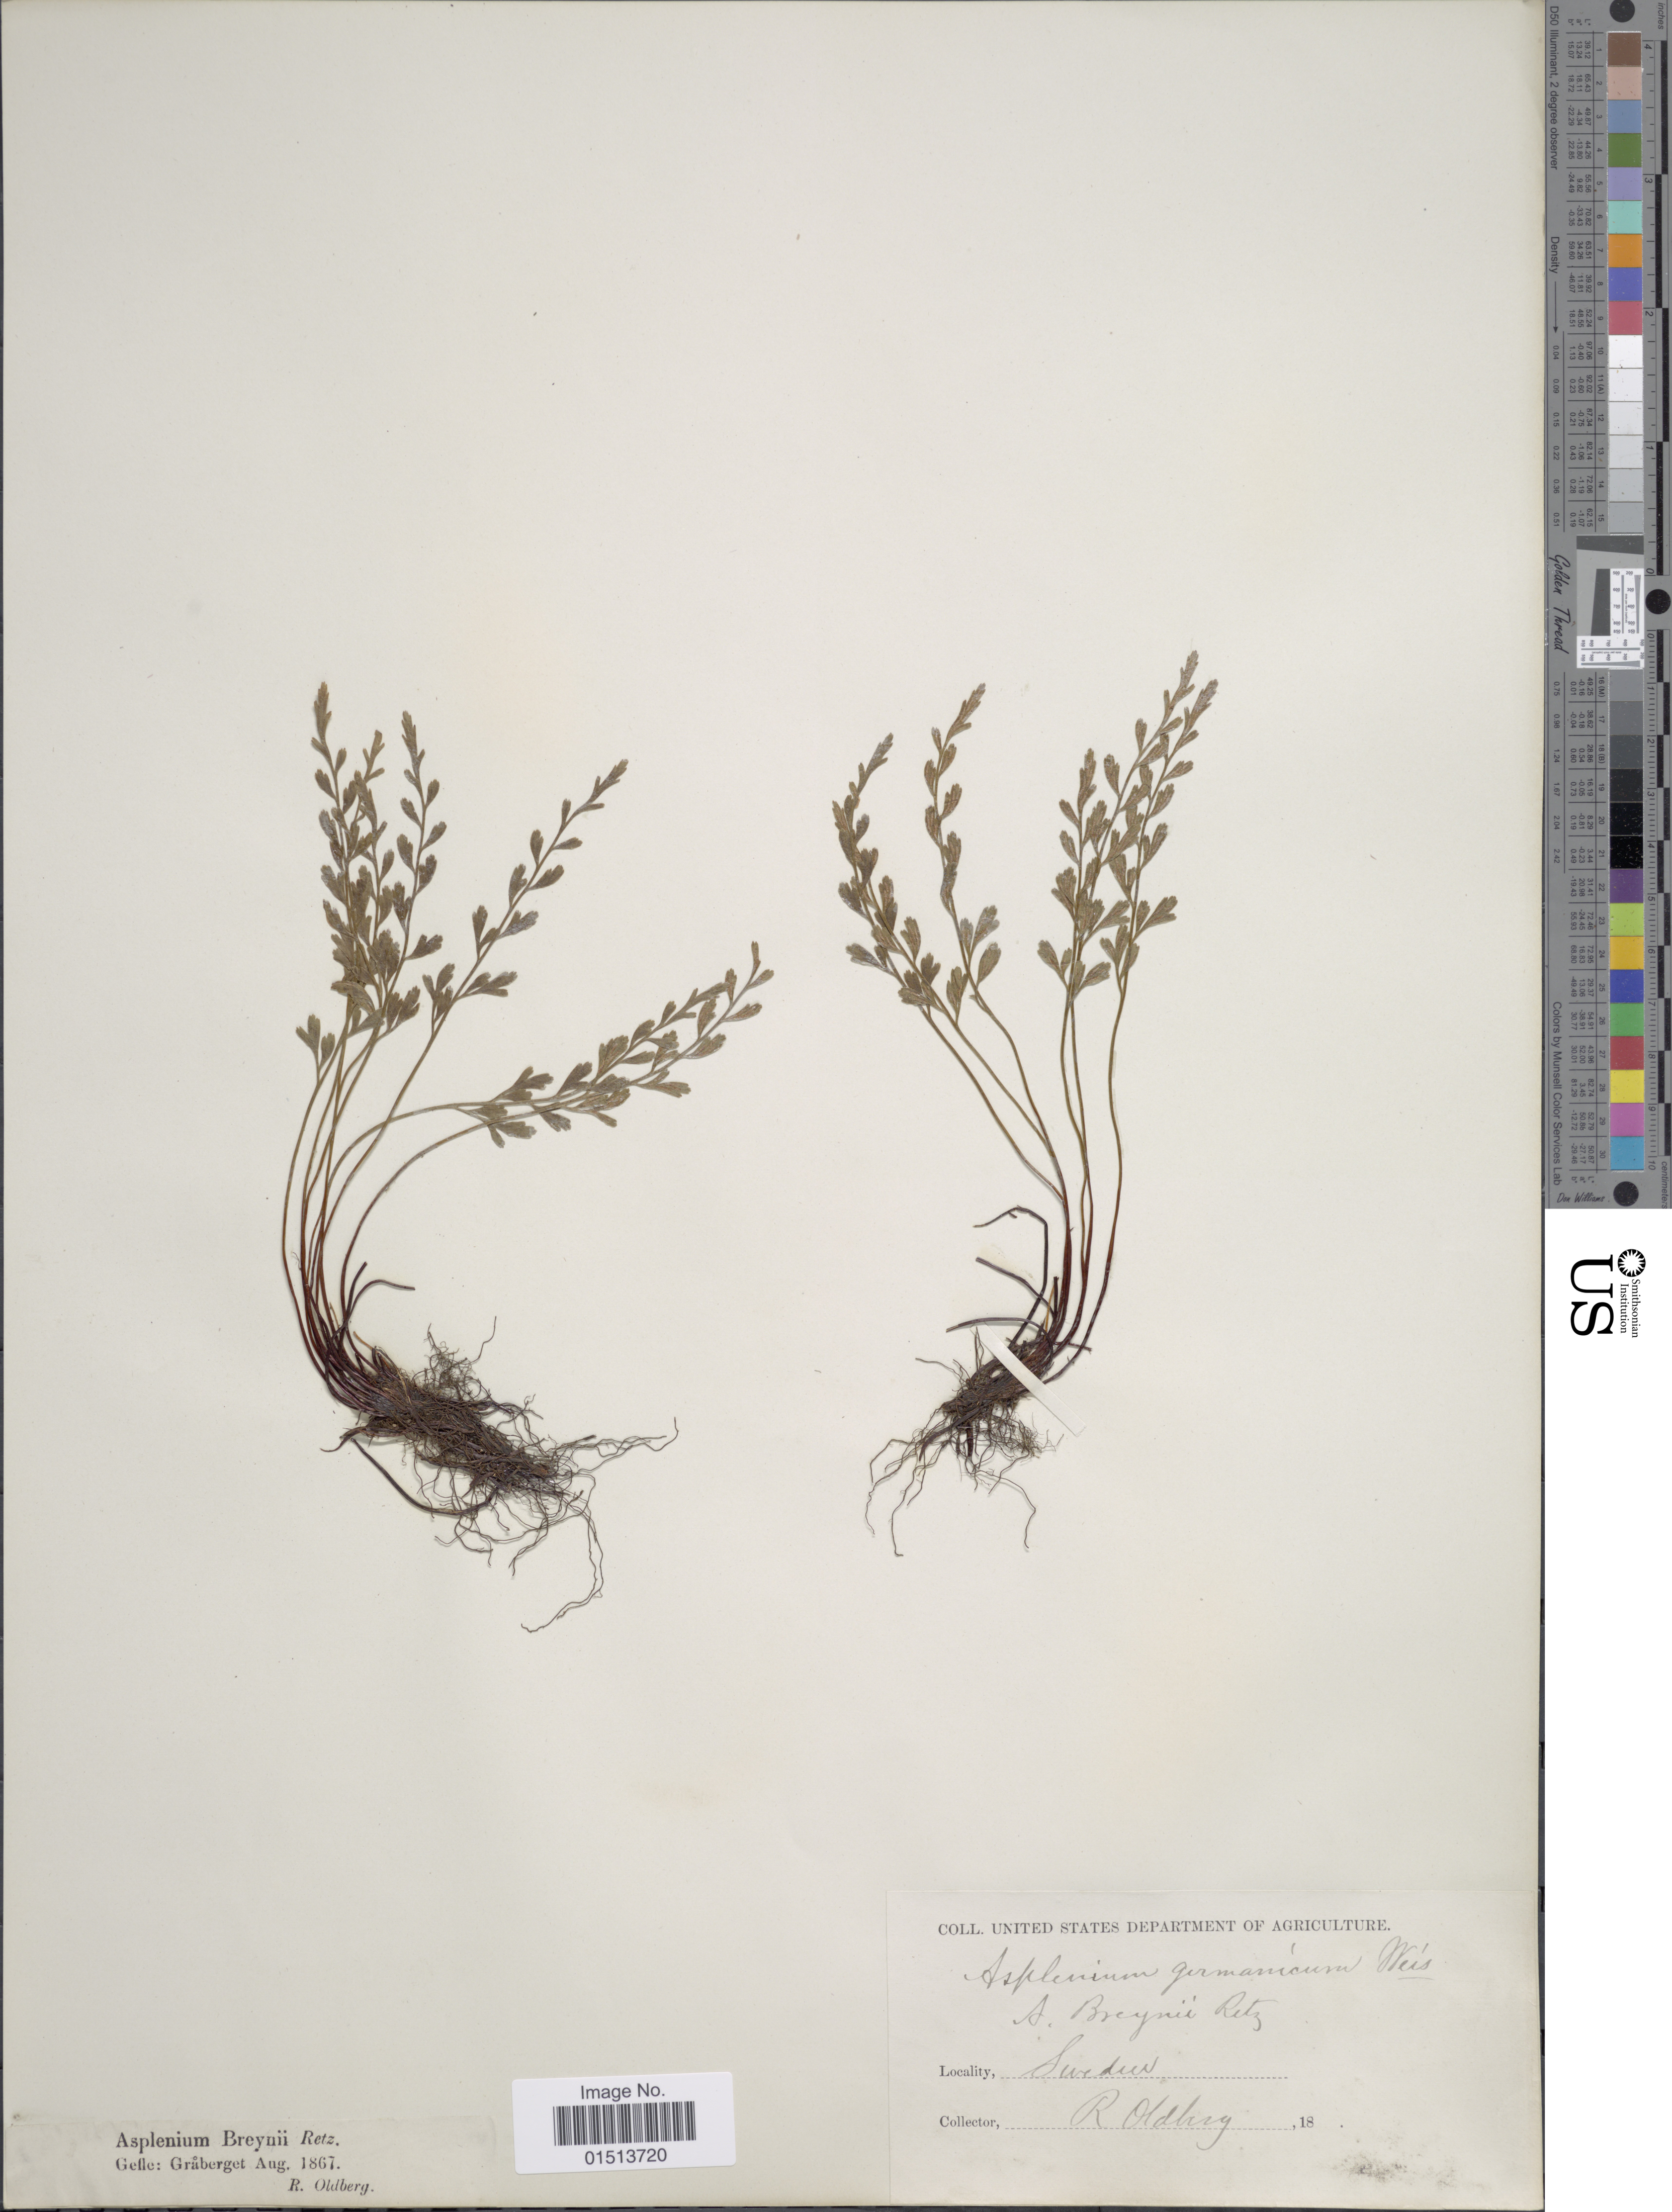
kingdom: Plantae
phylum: Tracheophyta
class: Polypodiopsida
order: Polypodiales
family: Aspleniaceae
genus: Asplenium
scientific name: Asplenium alternifolium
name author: Jacq.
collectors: R. Oldberg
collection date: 1867-08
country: Sweden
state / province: Gavleborg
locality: Gefle, Gråberget